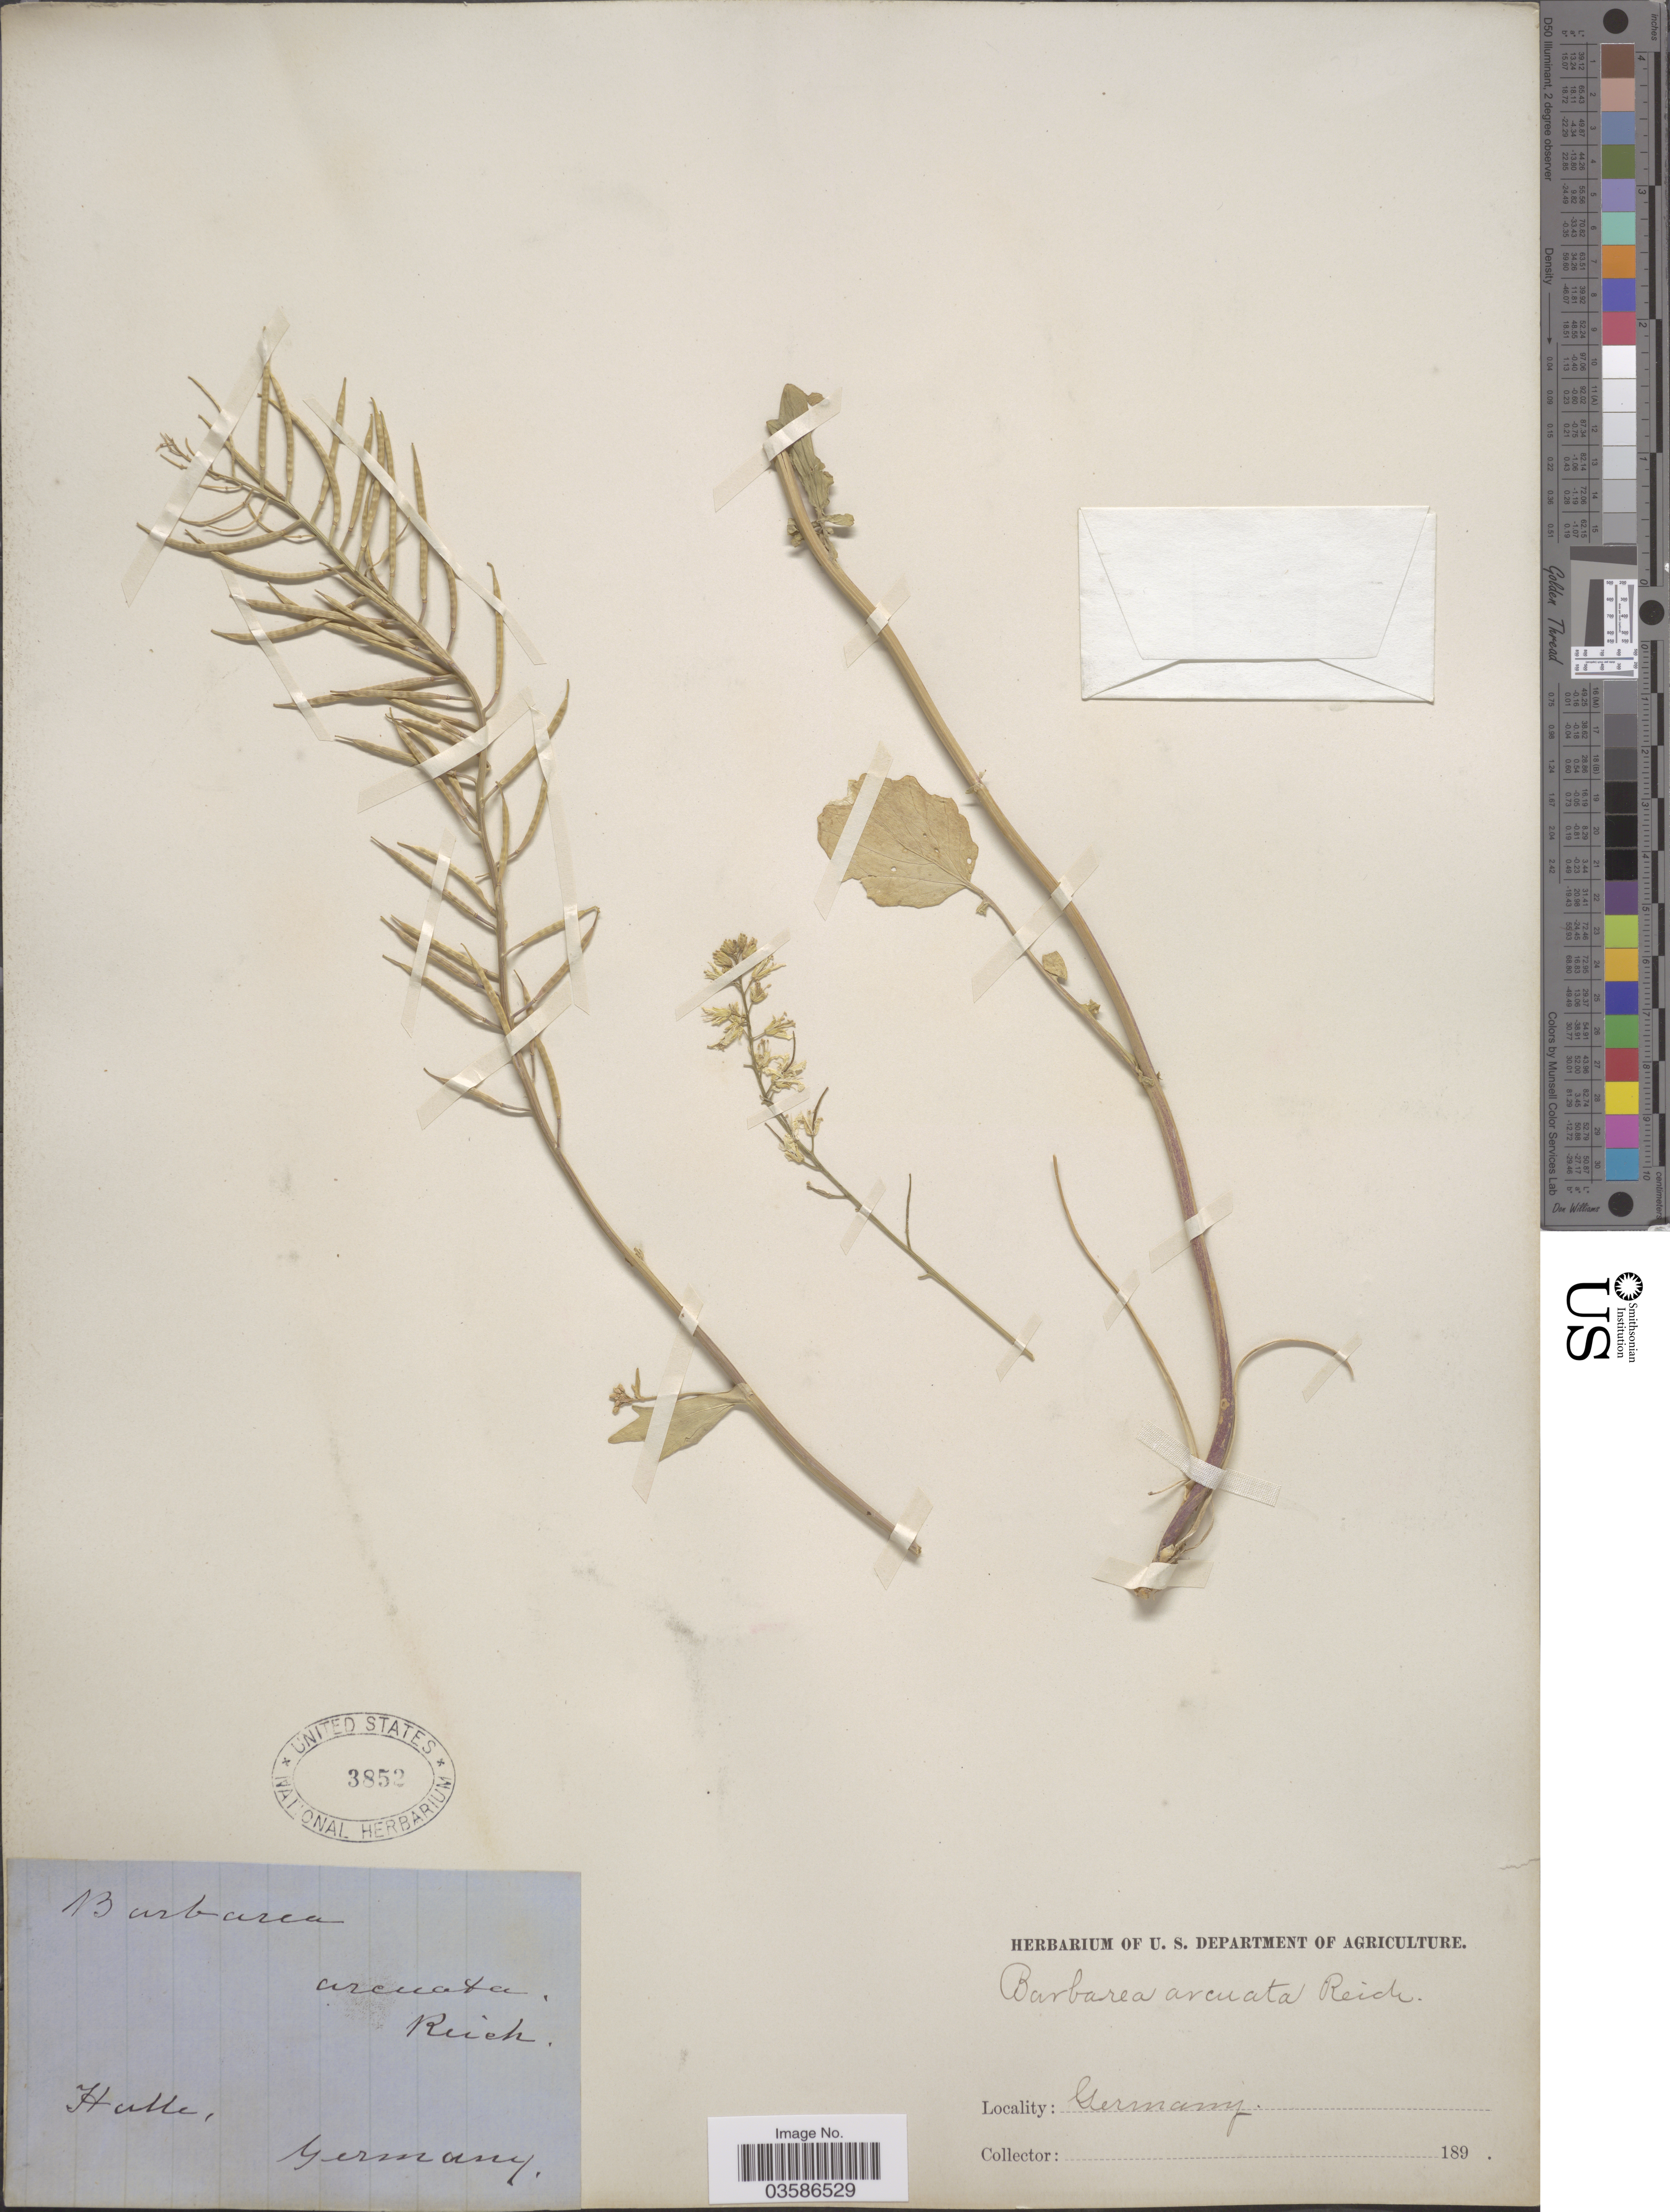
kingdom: Plantae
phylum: Tracheophyta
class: Magnoliopsida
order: Brassicales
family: Brassicaceae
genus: Barbarea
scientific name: Barbarea arcuata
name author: Rchb.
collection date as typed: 189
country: Germany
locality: Halle.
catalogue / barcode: US 3852